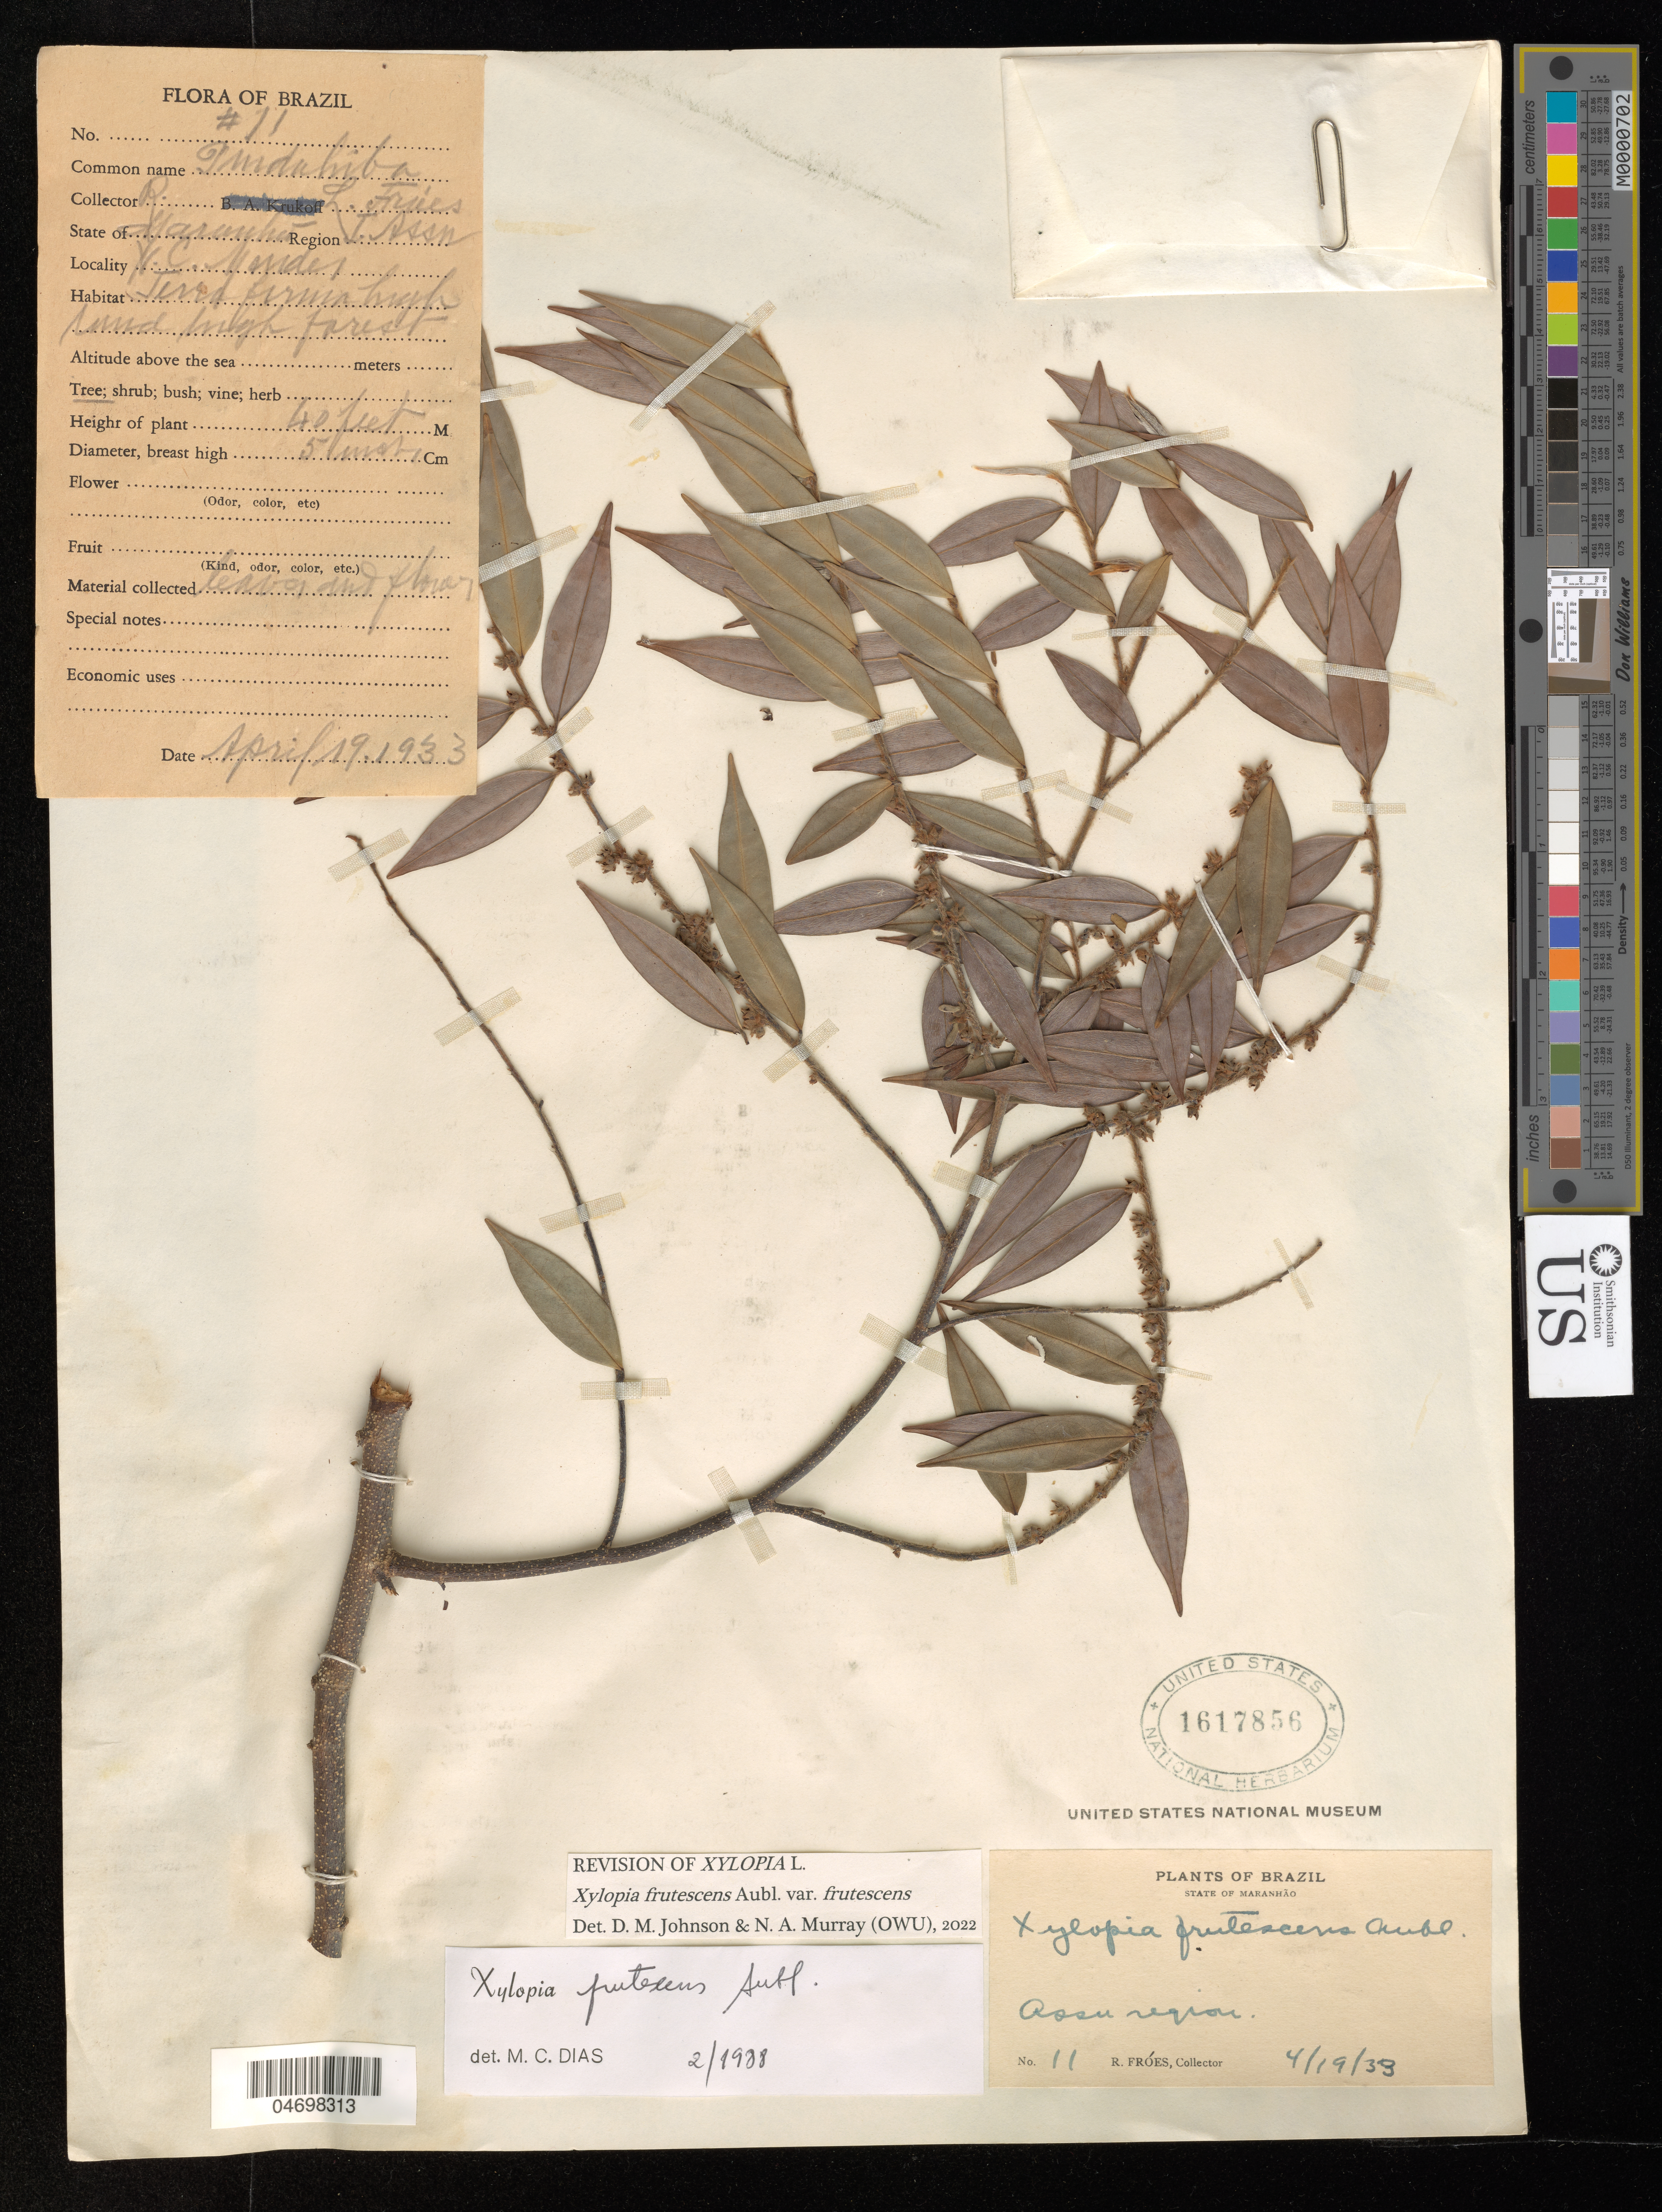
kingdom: Plantae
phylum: Tracheophyta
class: Magnoliopsida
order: Magnoliales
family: Annonaceae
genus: Xylopia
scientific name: Xylopia frutescens var. frutescens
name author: Aubl.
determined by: Johnson, D. M.; Murray, N. A.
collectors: R. L. Fróes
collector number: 11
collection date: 1933-04-19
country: Brazil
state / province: Maranhão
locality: Assu region. Kampo B. Esperun.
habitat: Assu region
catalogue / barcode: US 1617856